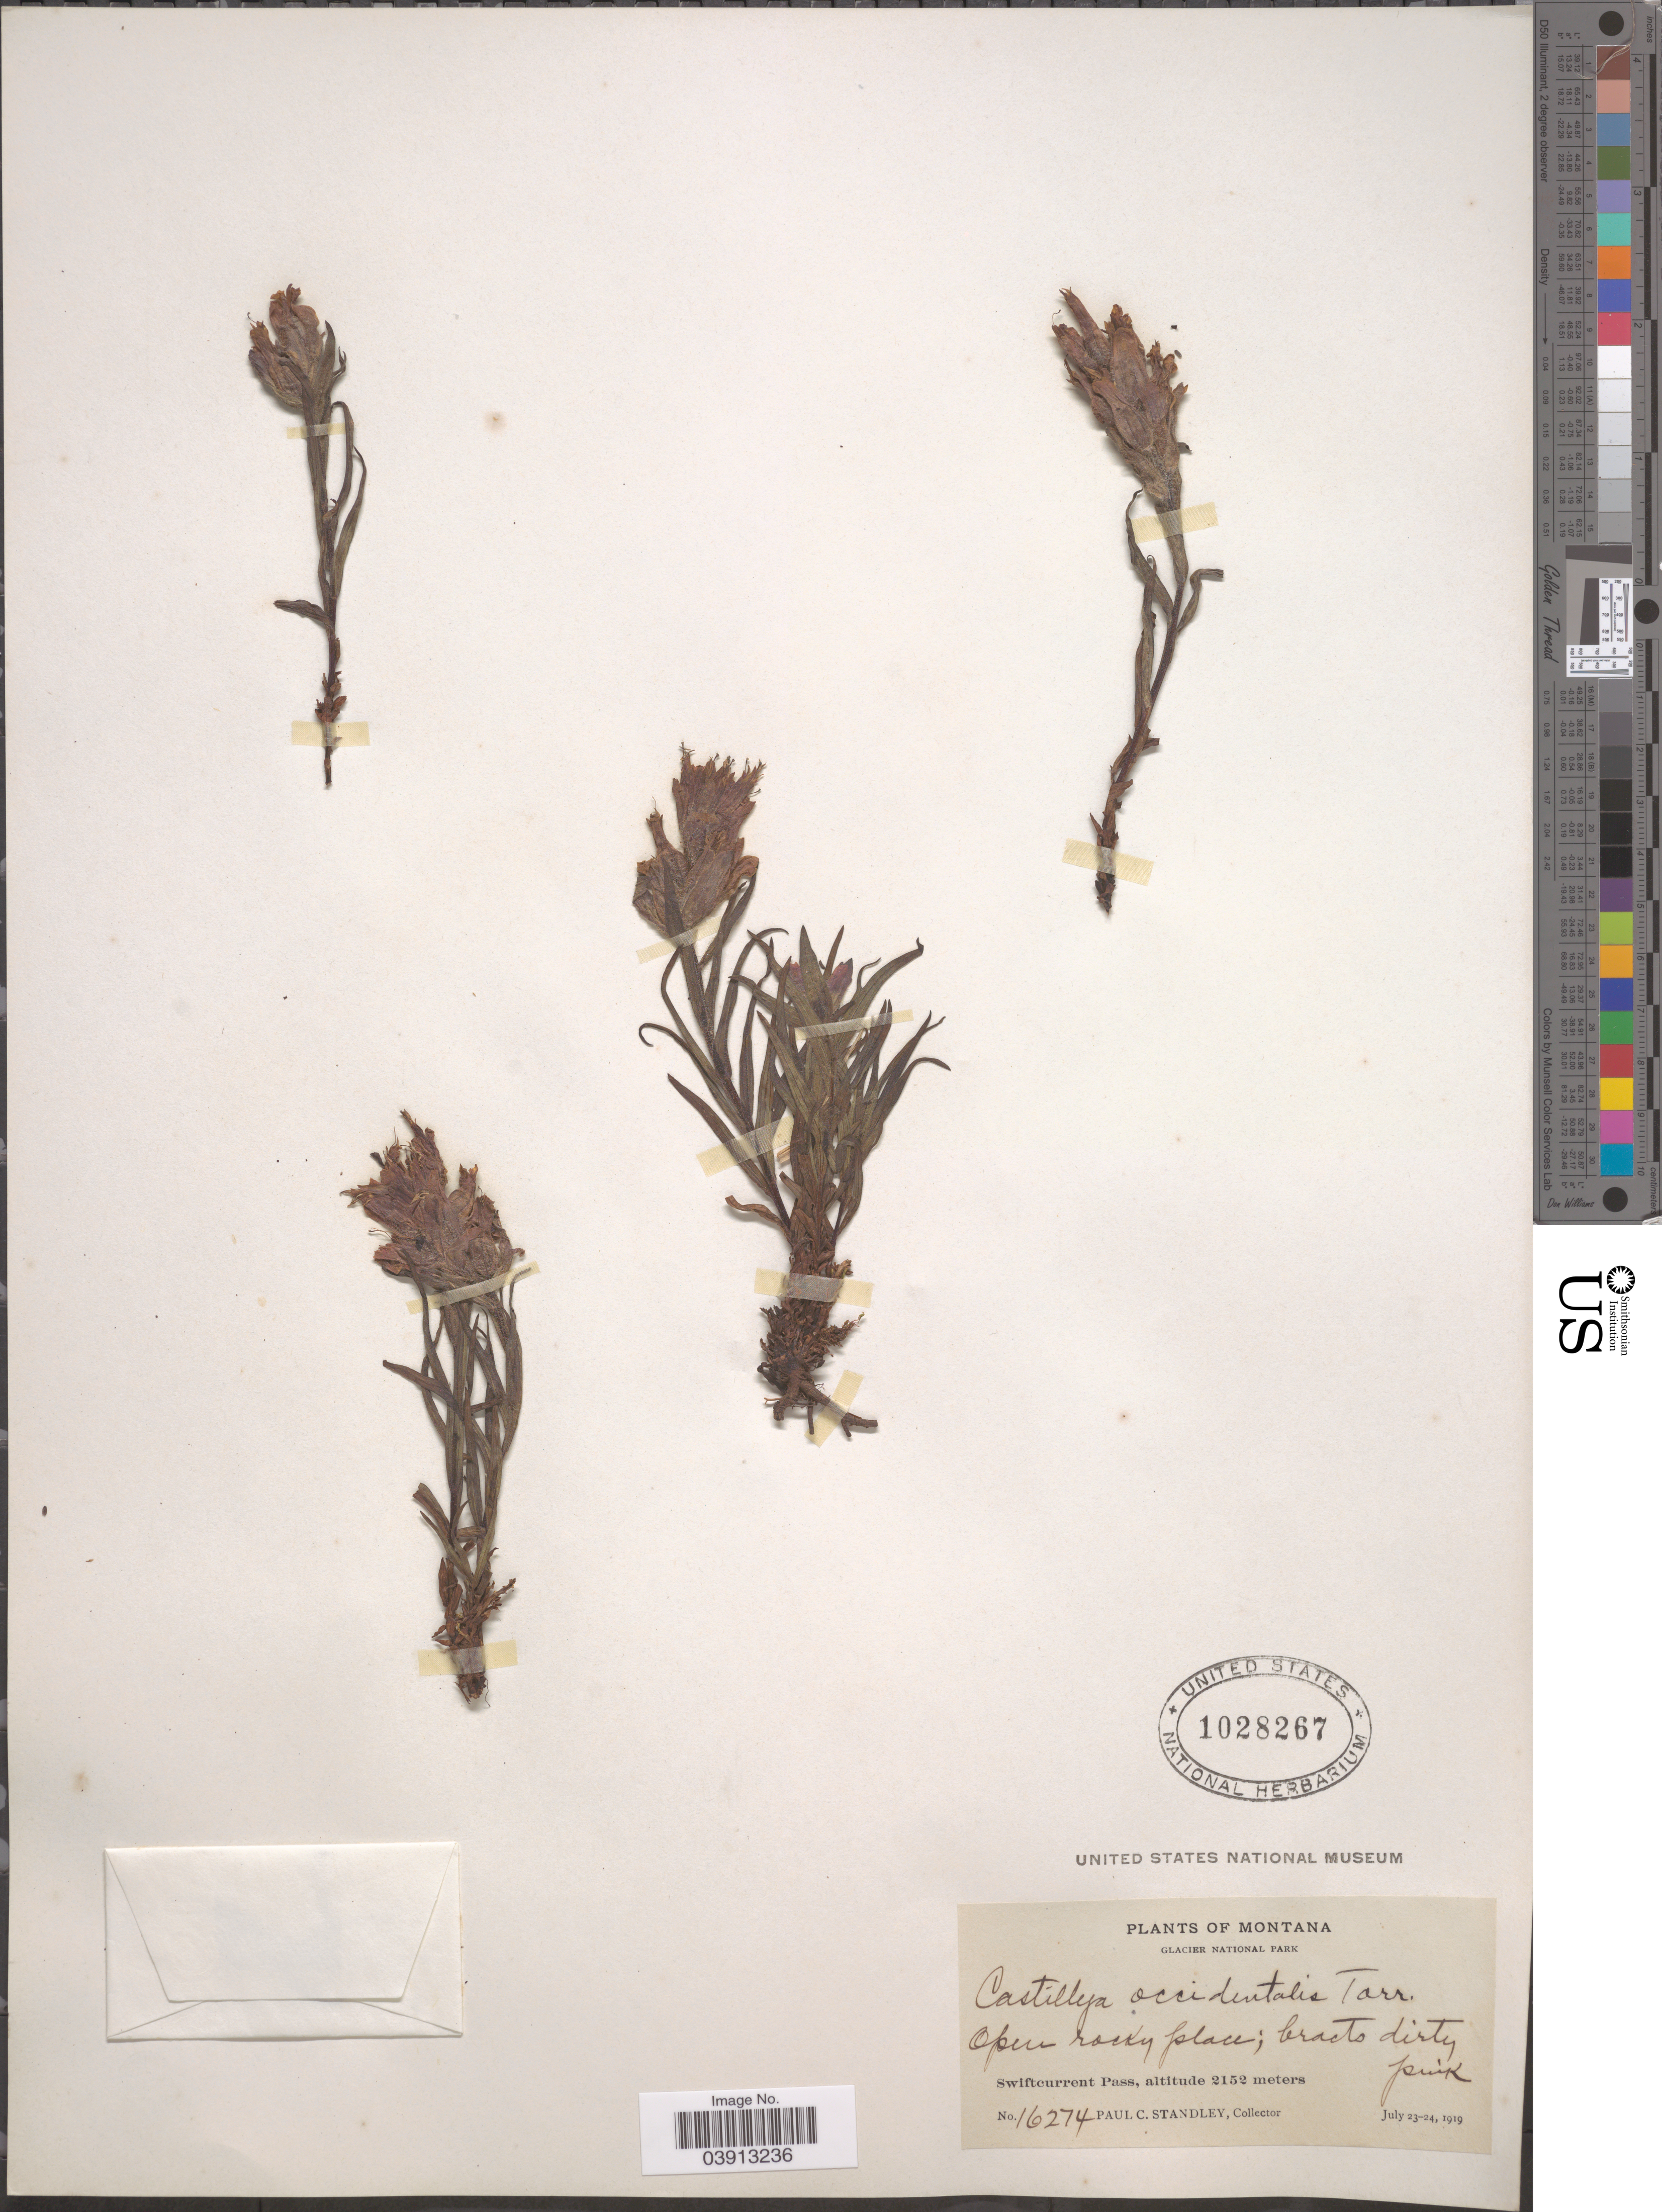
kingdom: Plantae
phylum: Tracheophyta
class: Magnoliopsida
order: Lamiales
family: Orobanchaceae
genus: Castilleja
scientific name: Castilleja occidentalis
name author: Torr.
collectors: P. C. Standley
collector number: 16274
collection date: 1919-07-23/1919-07-24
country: United States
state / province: Montana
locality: Glacier National Park. Swiftcurrent Pass.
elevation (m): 2152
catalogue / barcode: US 1028267